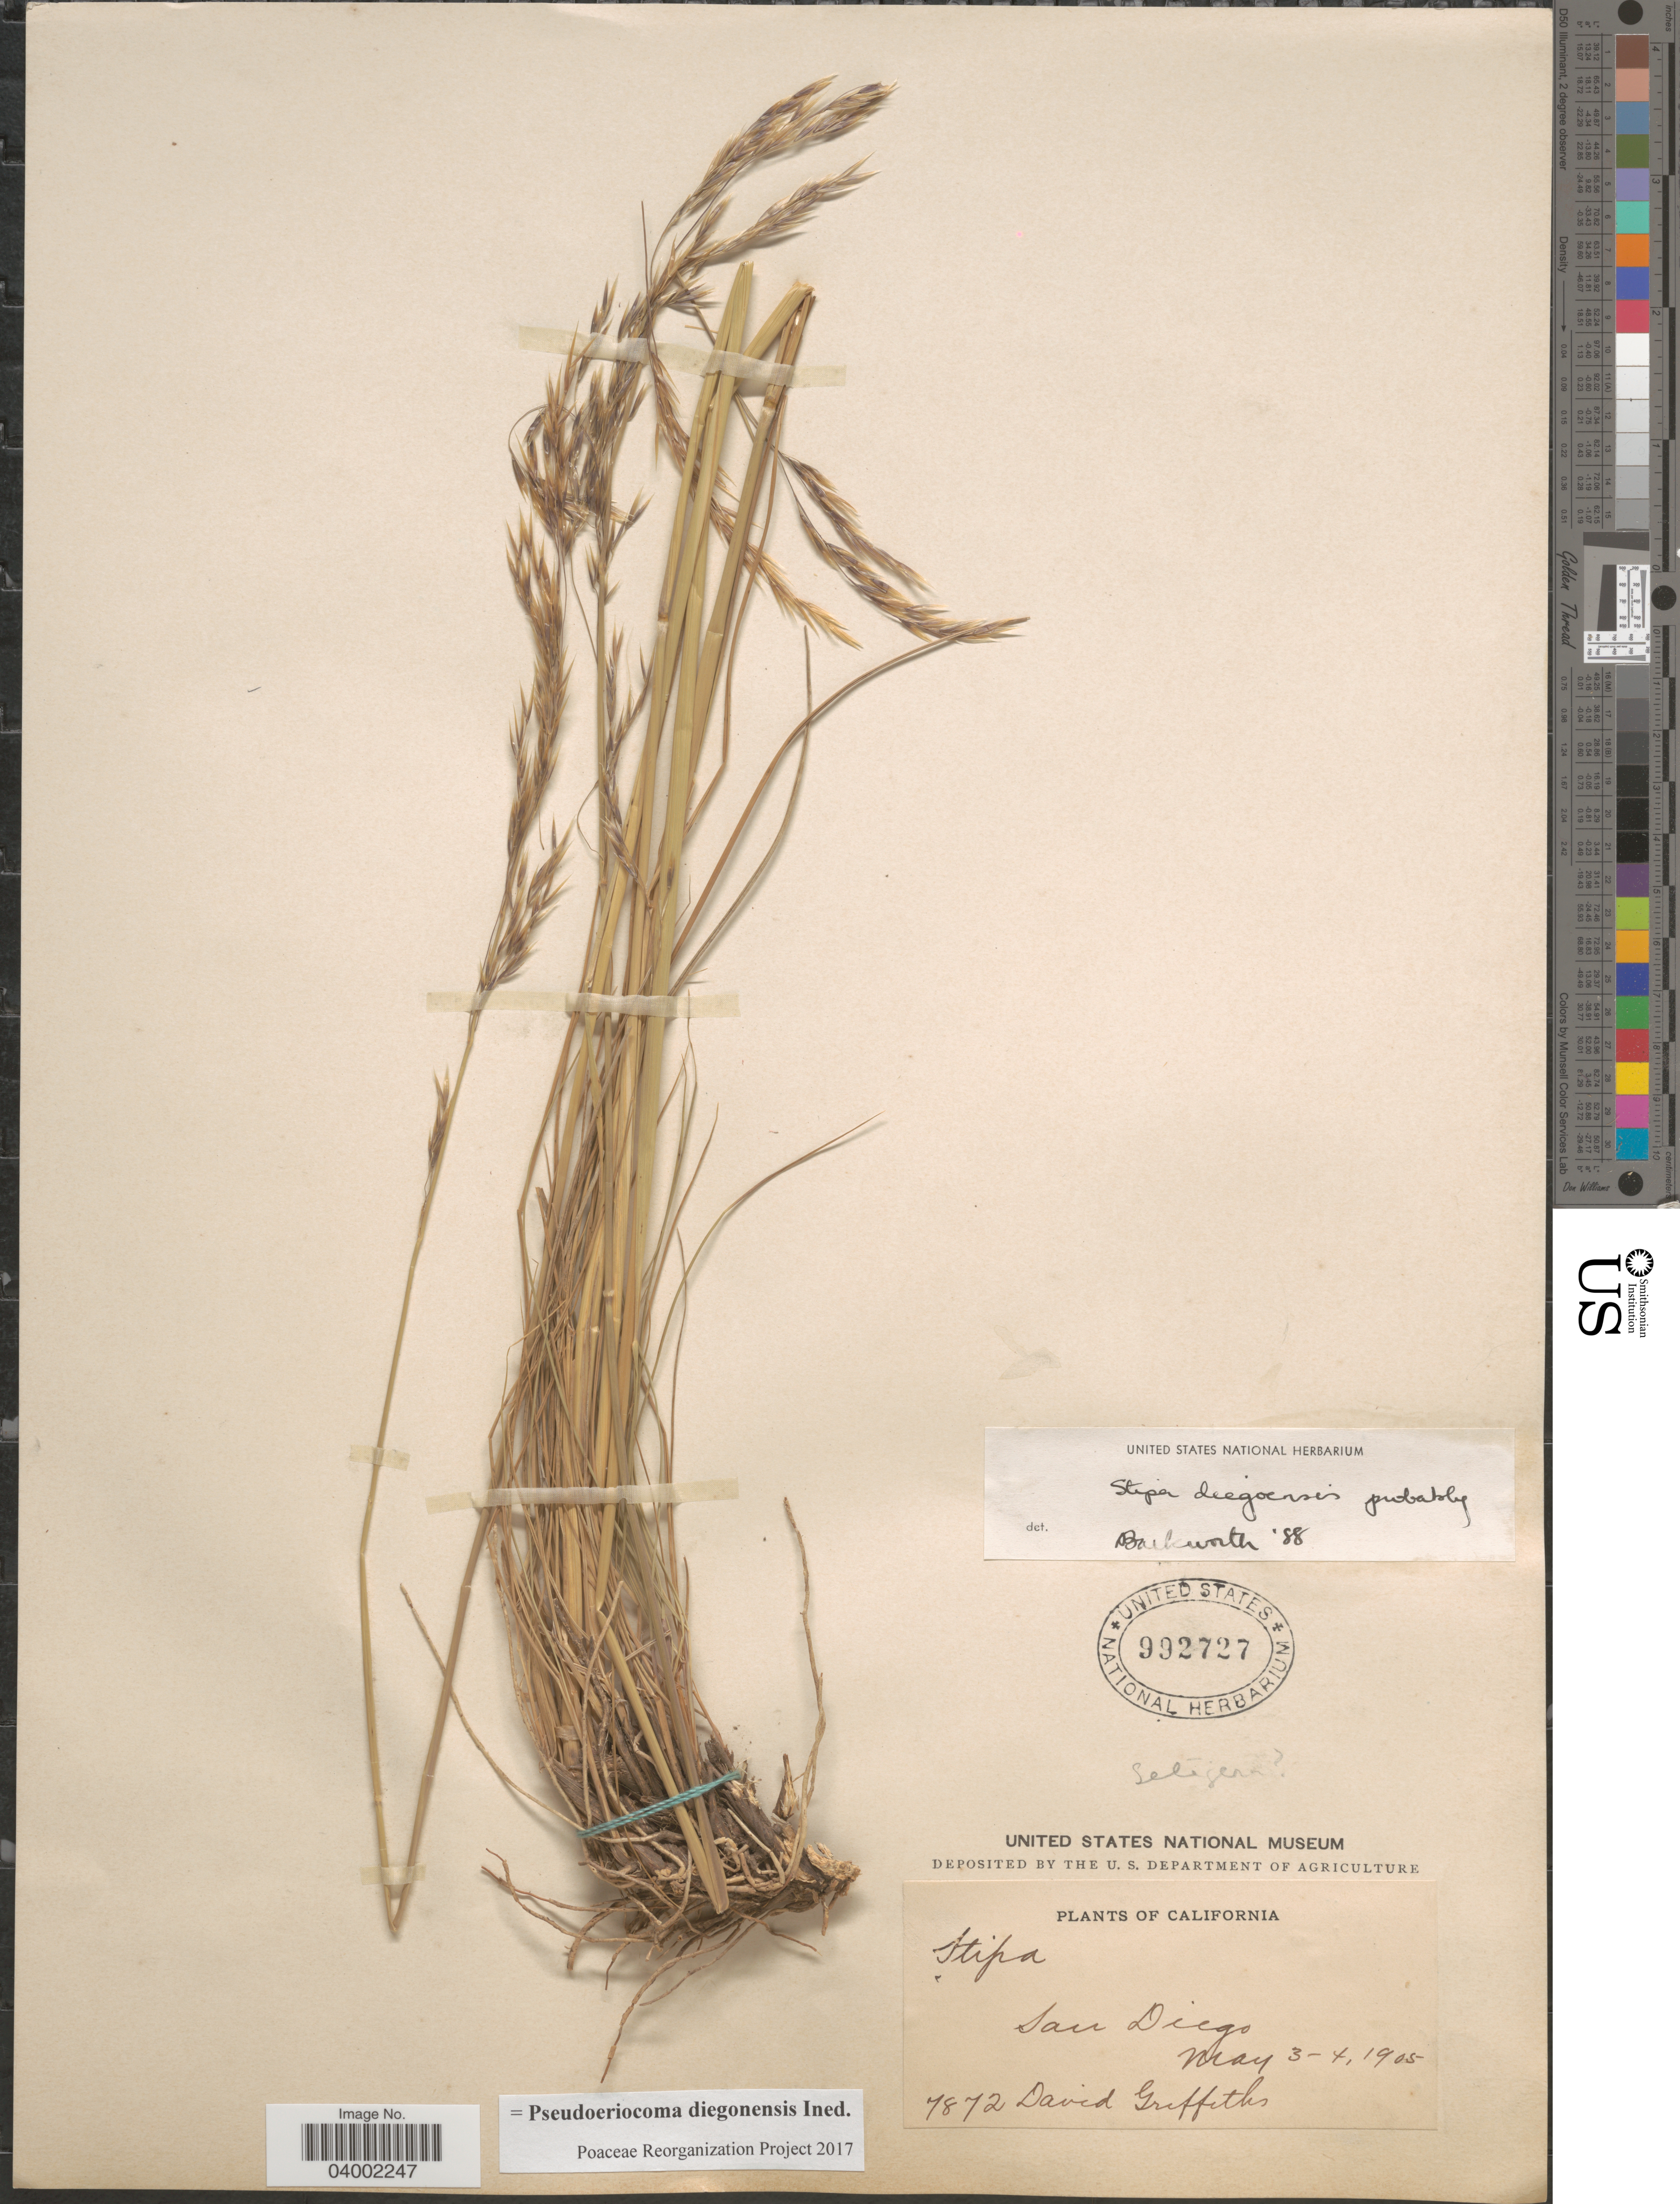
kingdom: Plantae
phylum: Tracheophyta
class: Liliopsida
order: Poales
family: Poaceae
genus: Pseudoeriocoma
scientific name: Pseudoeriocoma diegonensis ined.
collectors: D. Griffiths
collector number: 7872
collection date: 1905-05-03/1905-05-04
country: United States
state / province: California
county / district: San Diego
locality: San Diego.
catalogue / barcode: US 992727